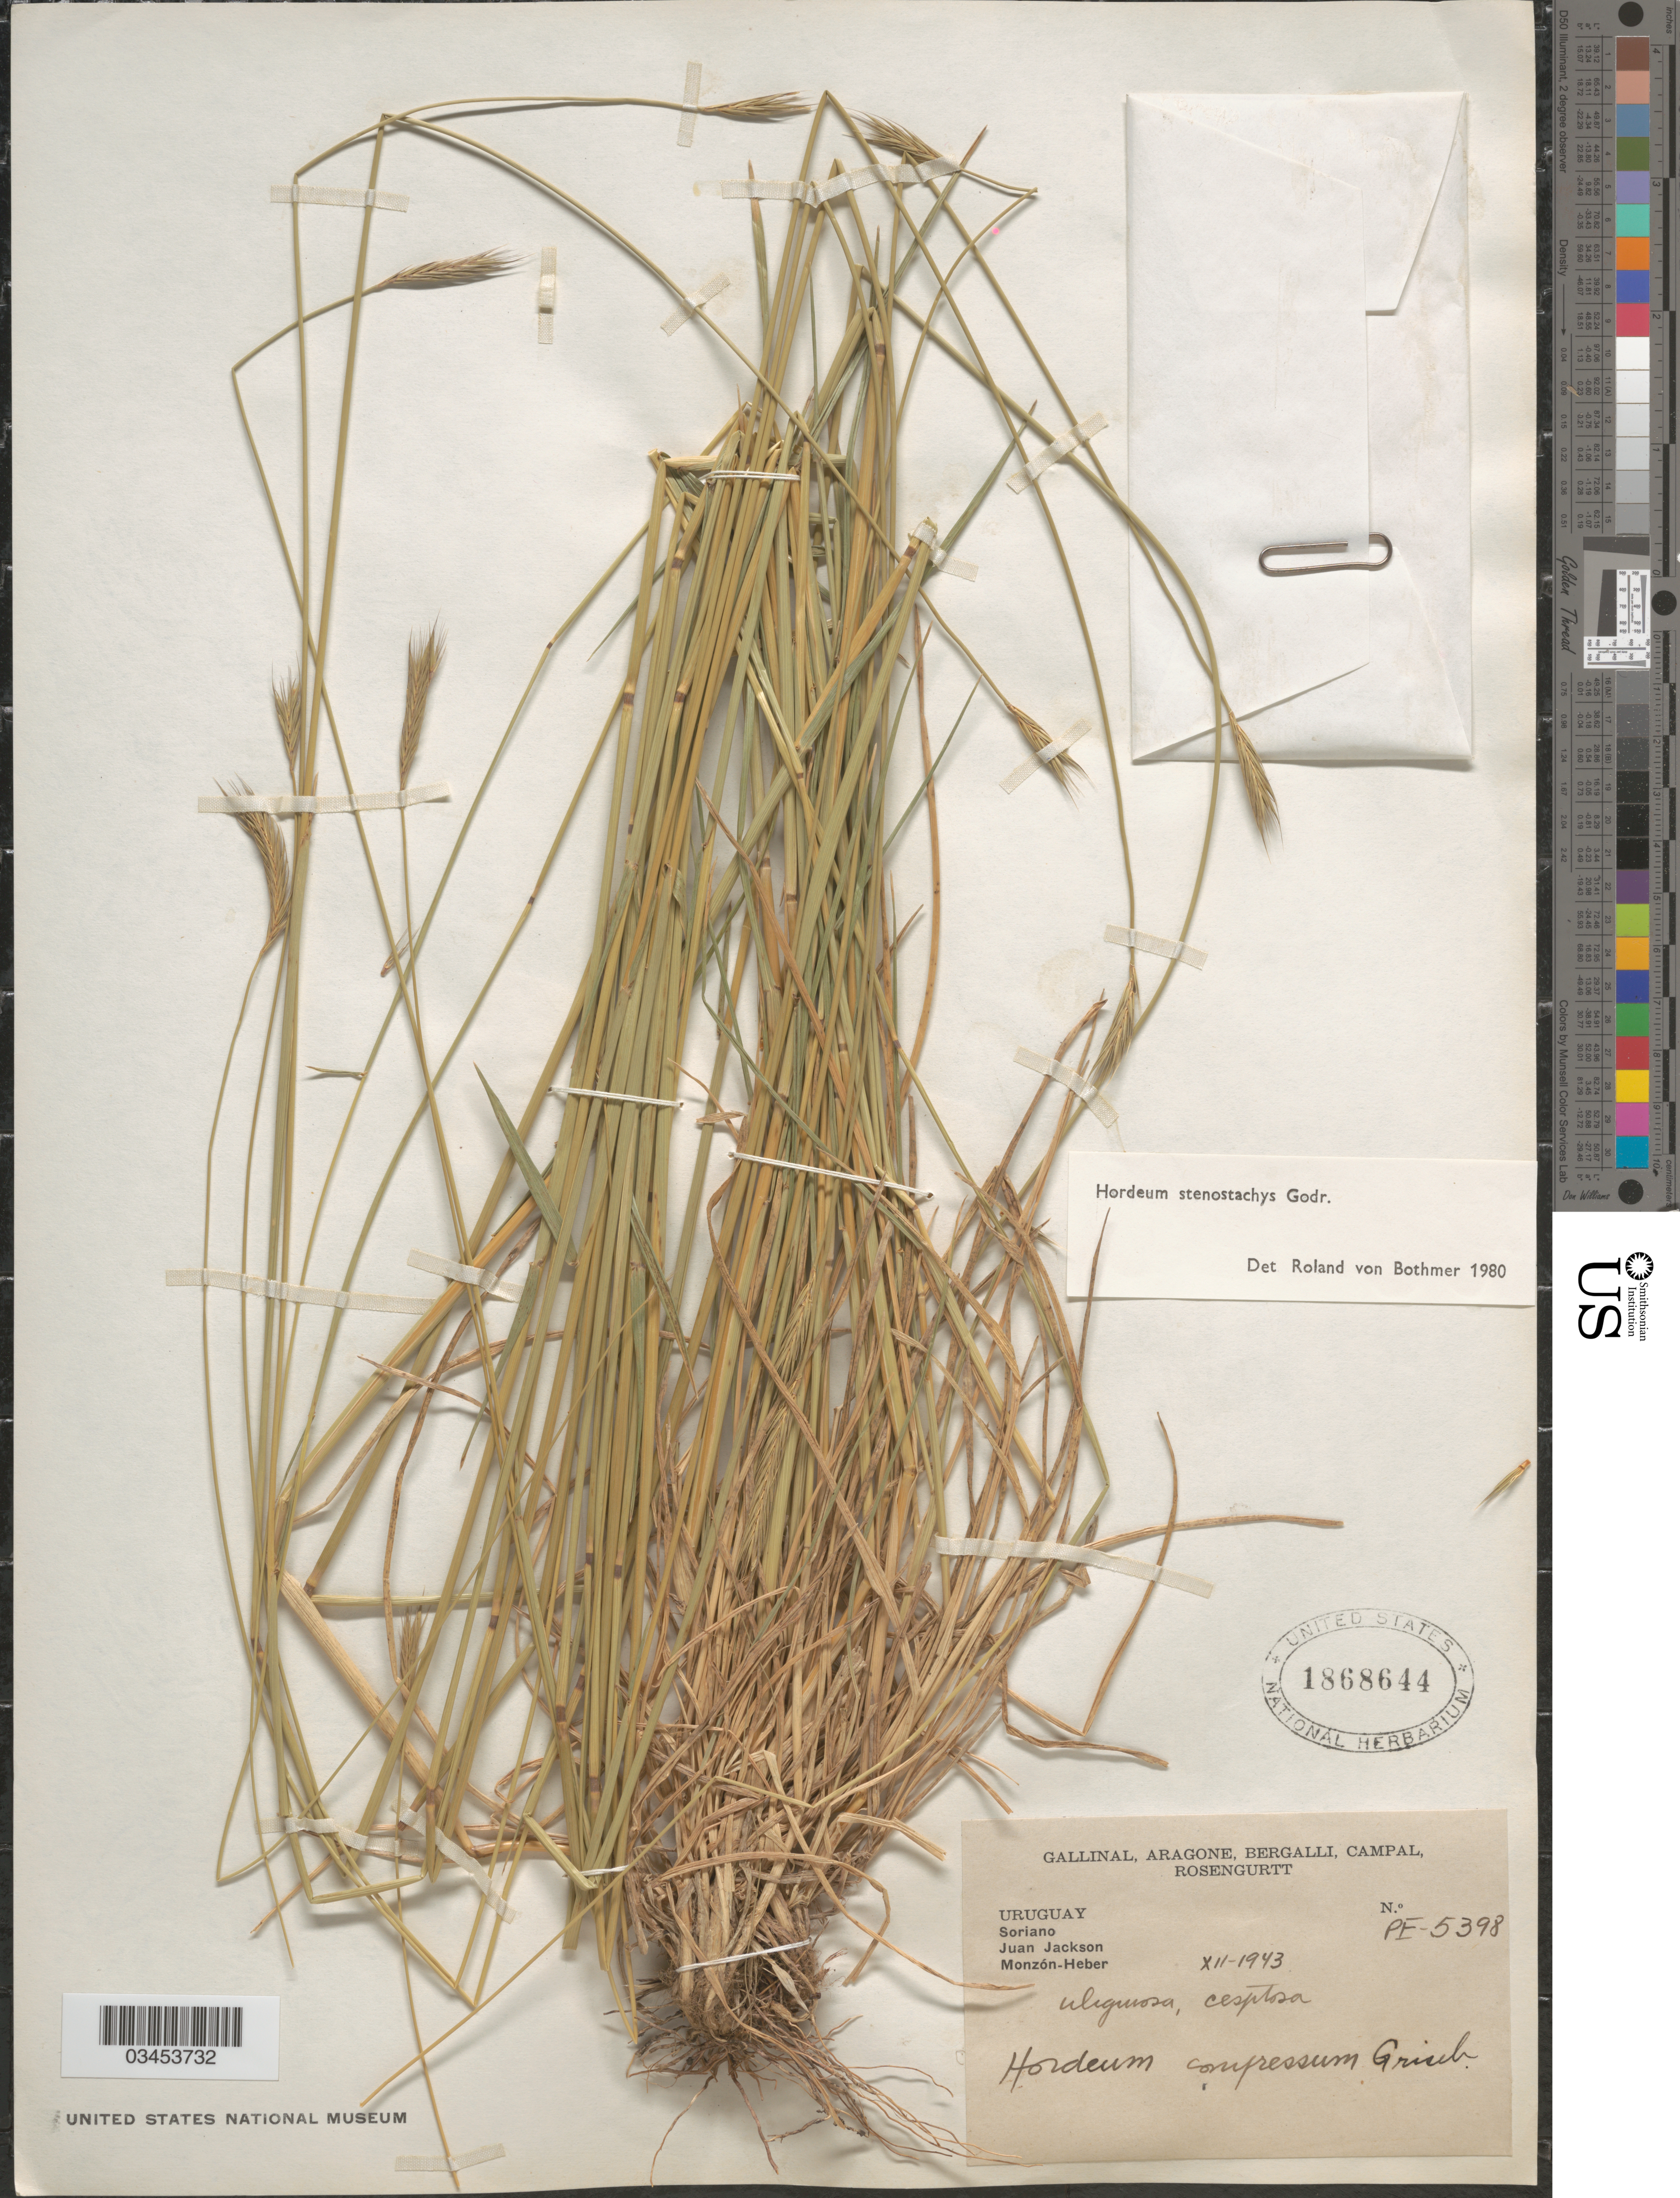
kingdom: Plantae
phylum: Tracheophyta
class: Liliopsida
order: Poales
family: Poaceae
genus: Hordeum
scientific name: Hordeum stenostachys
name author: Godr.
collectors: -. Gallinal, -- Aragone, -- Bergalli, -- Campal & Rosengurtt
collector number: PE-5398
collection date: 1943-12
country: Uruguay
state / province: Soriano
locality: Juan Jackson. Monzón-Heber.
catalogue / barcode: US 1868644